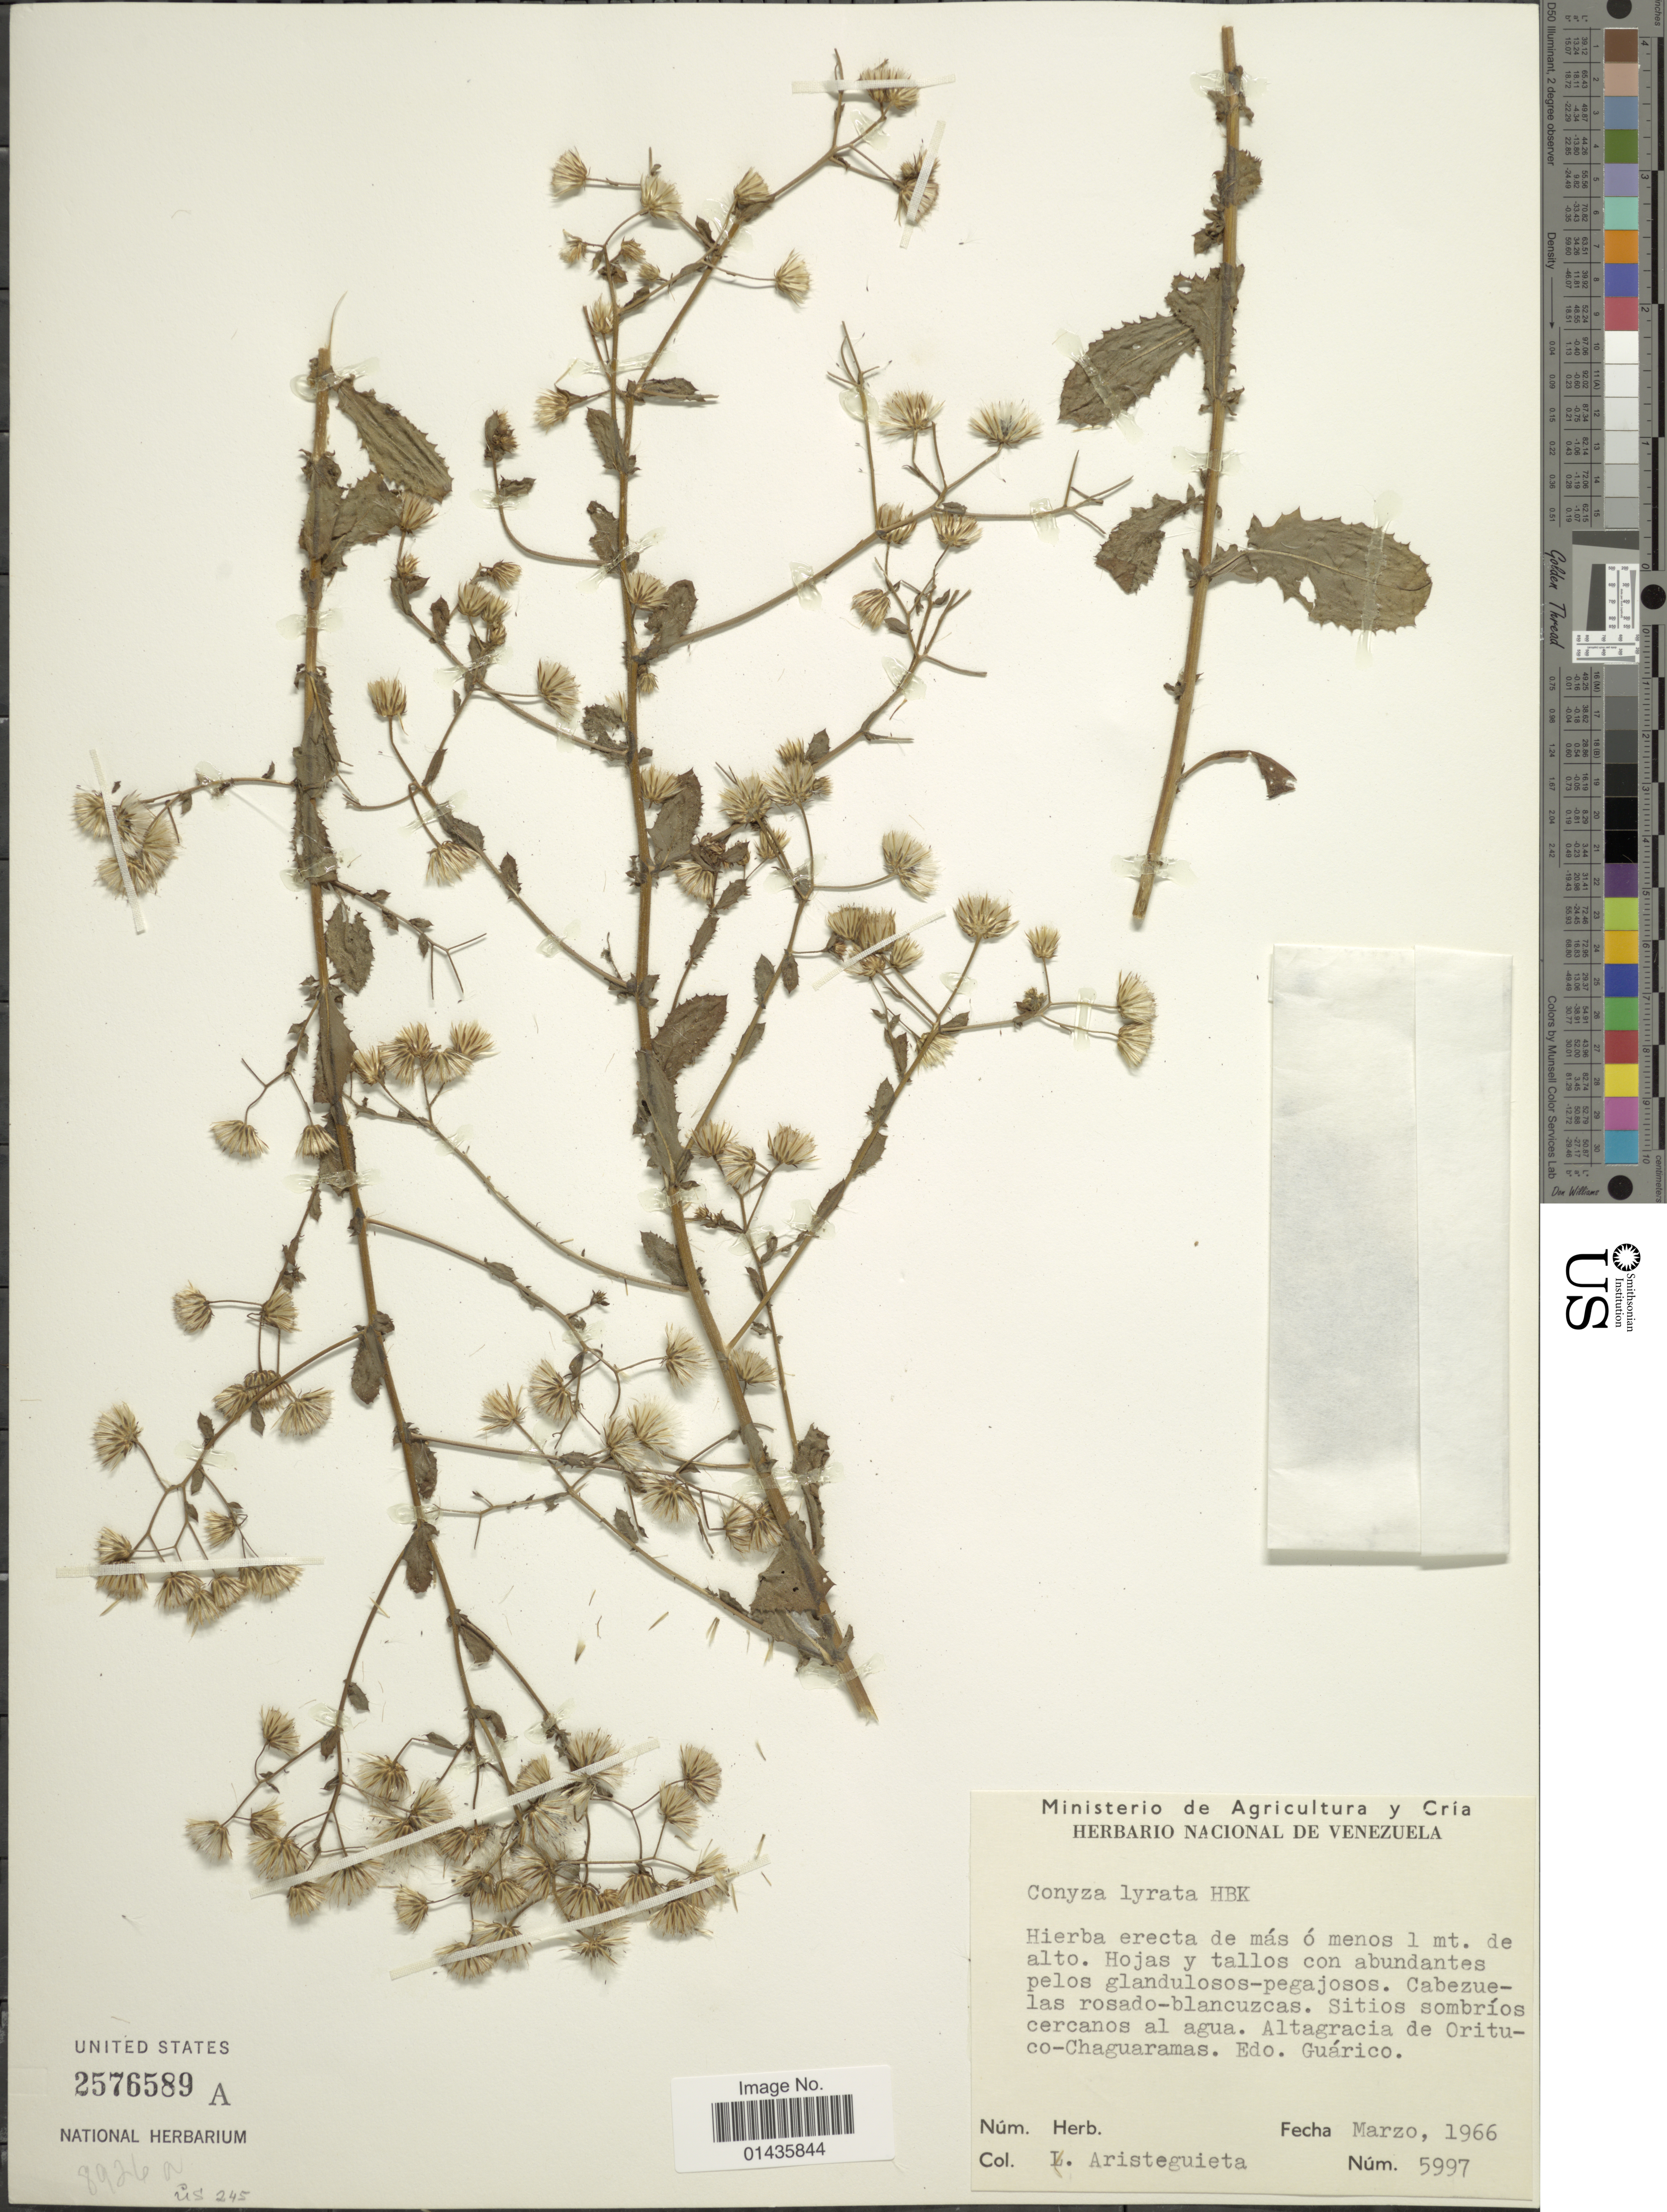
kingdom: Plantae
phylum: Tracheophyta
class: Magnoliopsida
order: Asterales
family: Asteraceae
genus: Pseudoconyza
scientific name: Pseudoconyza lyrata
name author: (Kunth) Cuatrec.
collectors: L. Aristeguieta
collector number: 5997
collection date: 1966-03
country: Venezuela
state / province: Guárico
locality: Altagracia de Orituco-Chaguaramas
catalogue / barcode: US 2576589A